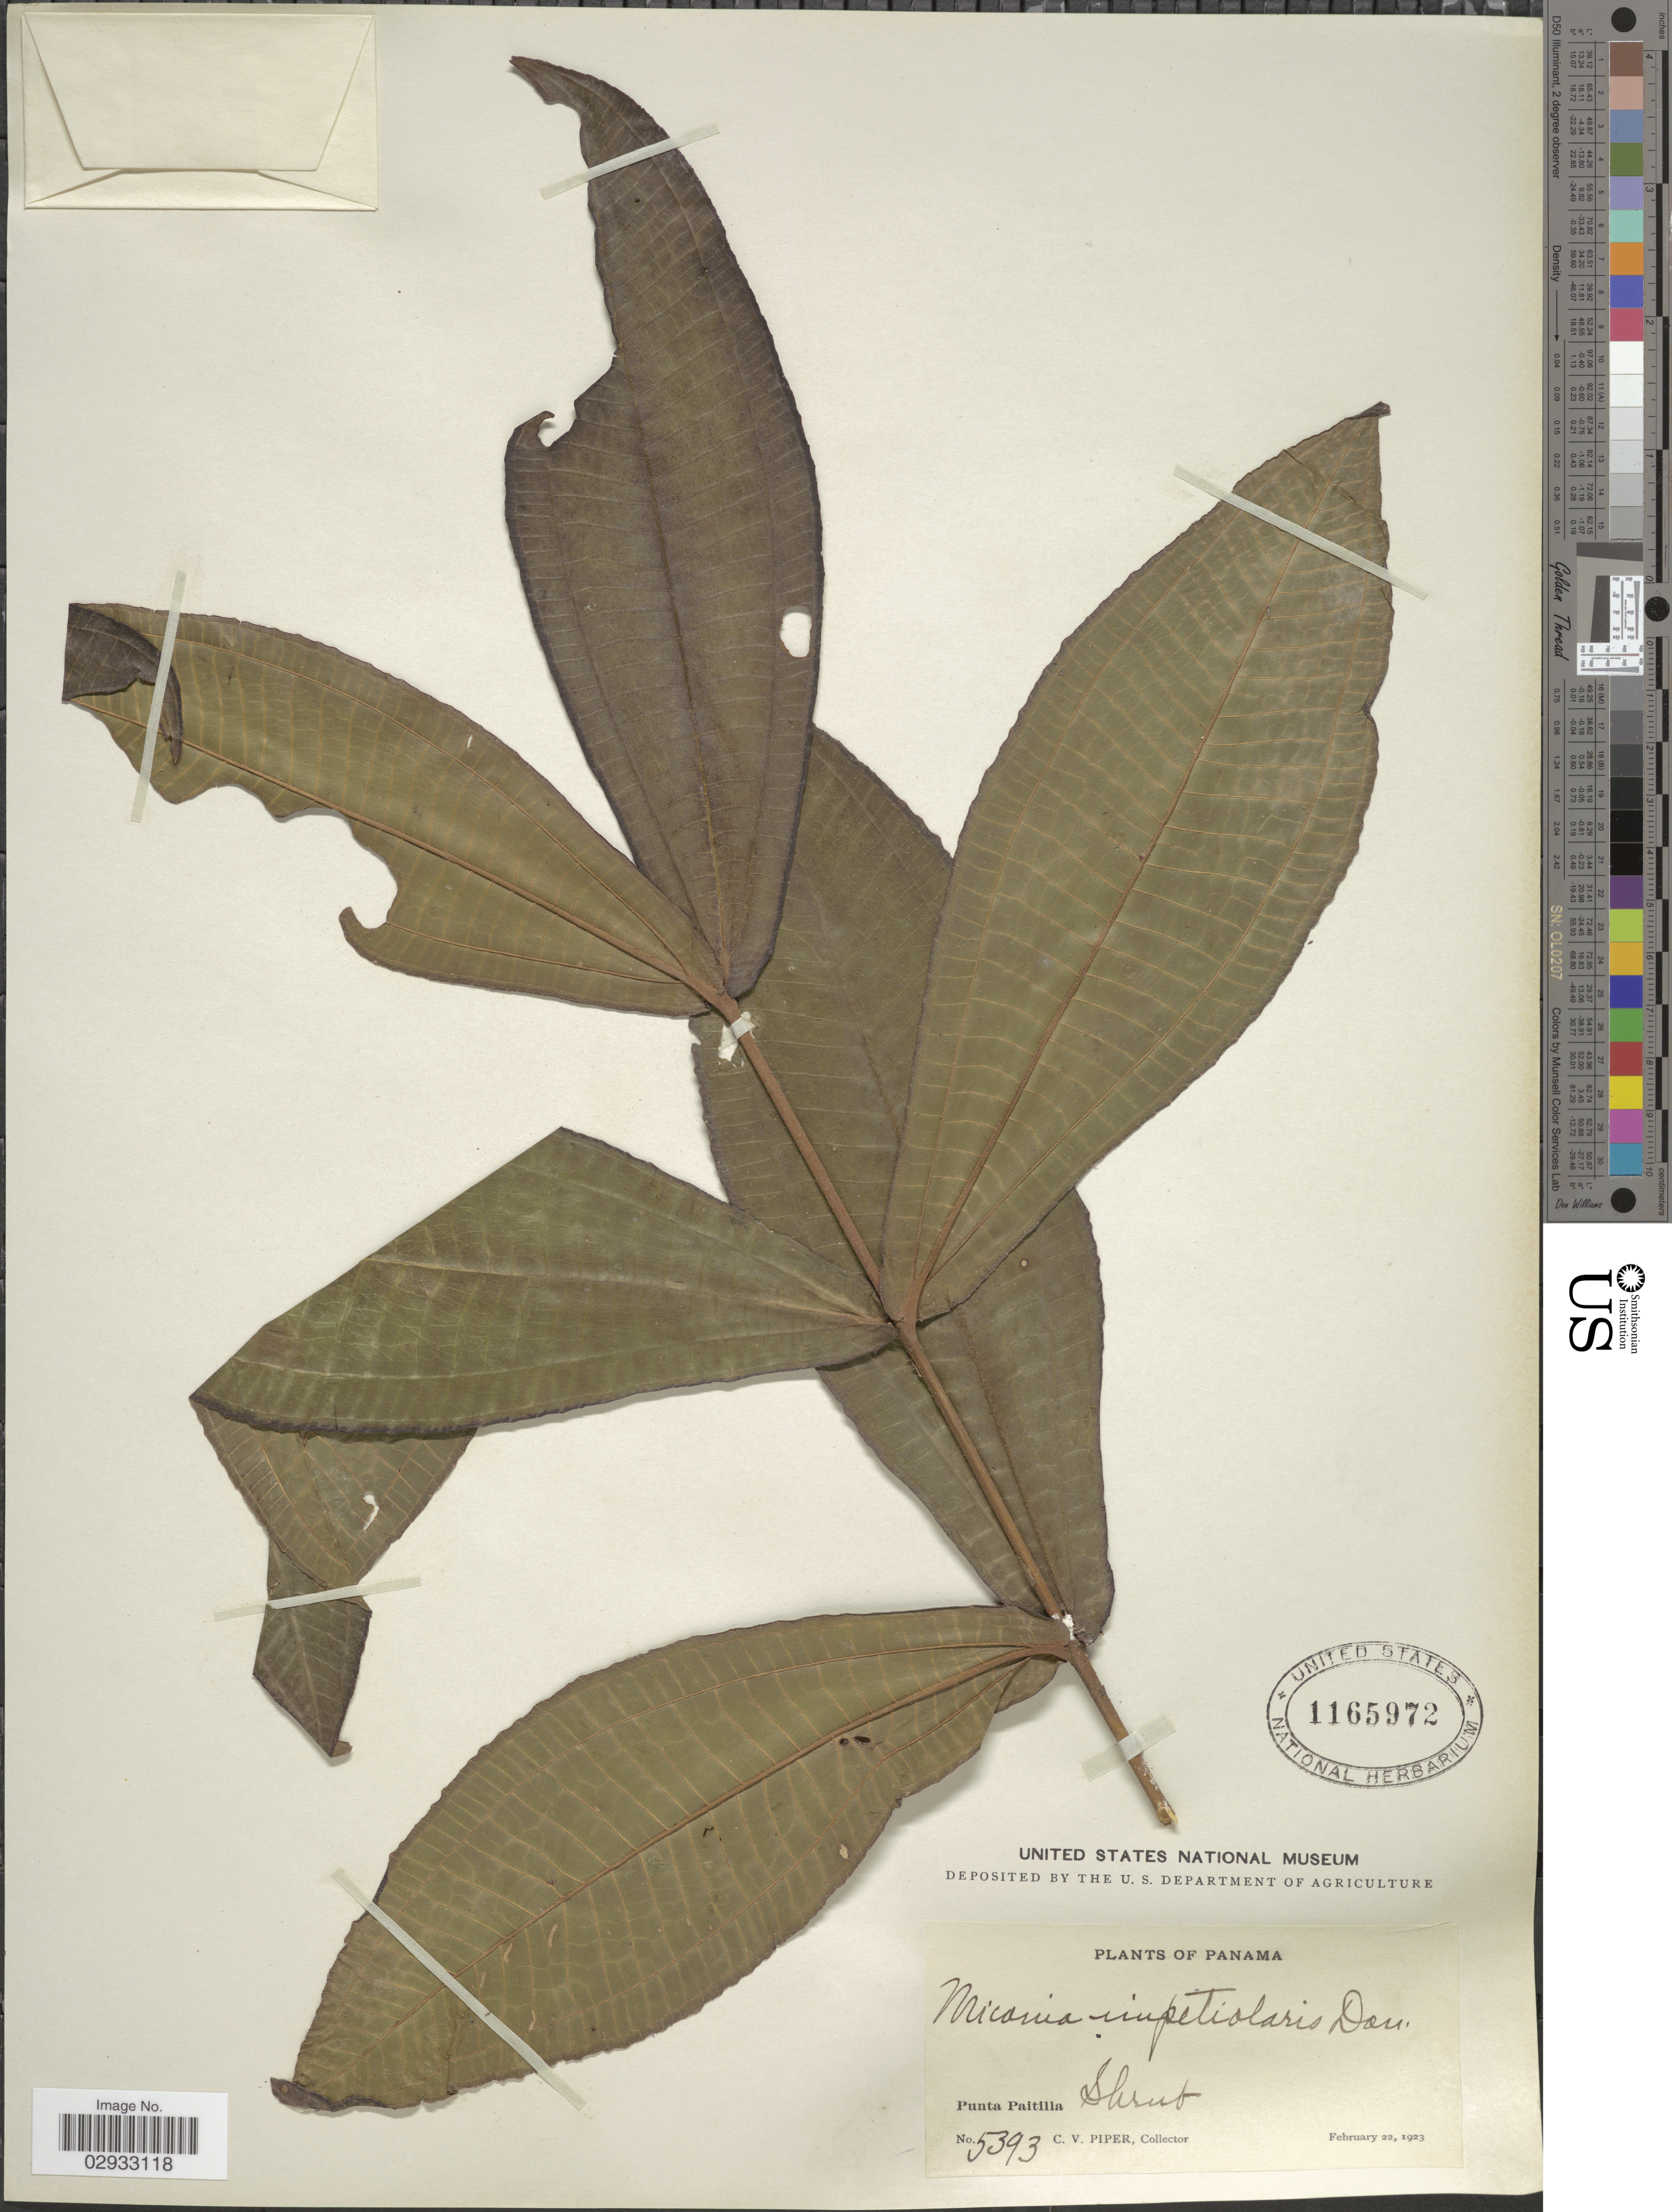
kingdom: Plantae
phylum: Tracheophyta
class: Magnoliopsida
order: Myrtales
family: Melastomataceae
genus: Miconia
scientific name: Miconia impetiolaris var. pandurifolia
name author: Naudin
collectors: C. V. Piper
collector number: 5393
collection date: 1923-02-22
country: Panama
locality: Punta Paitilla.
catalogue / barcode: US 1165972